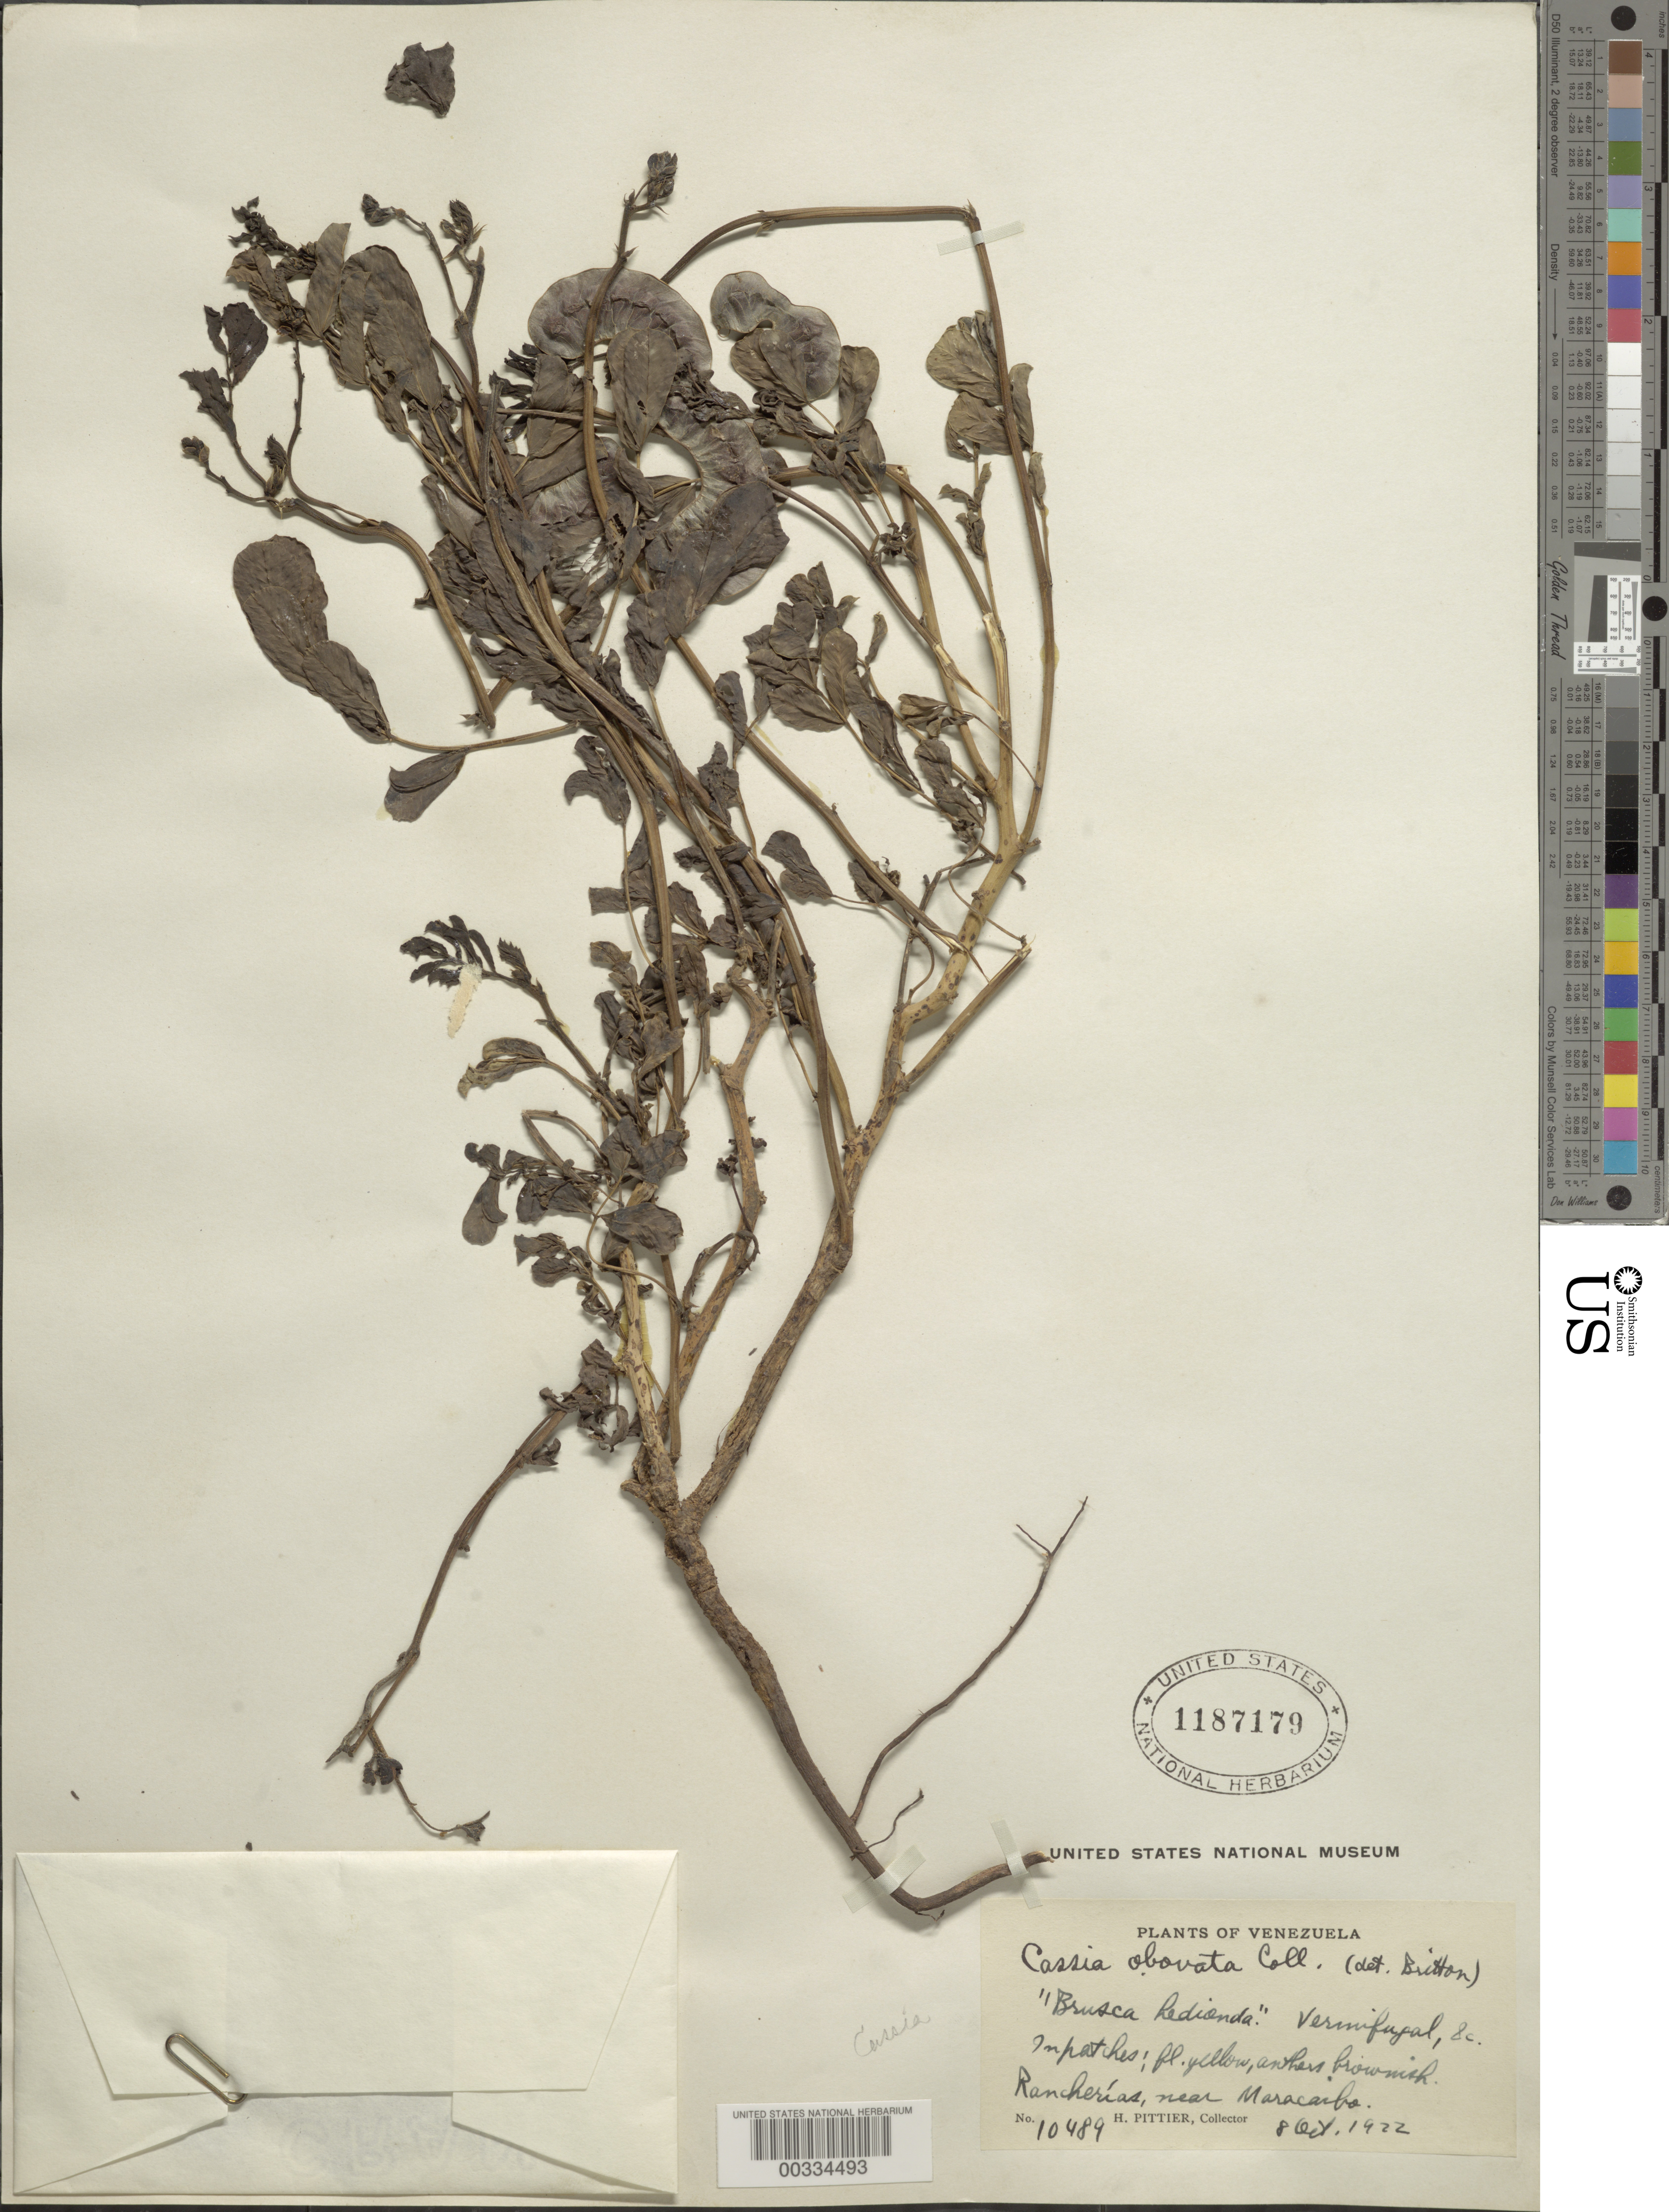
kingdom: Plantae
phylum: Tracheophyta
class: Magnoliopsida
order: Fabales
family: Fabaceae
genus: Senna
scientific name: Senna italica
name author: Mill.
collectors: H. F. Pittier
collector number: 10489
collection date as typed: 08 Oct 1922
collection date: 1922-10-08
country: Venezuela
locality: Rancherias, near maracarba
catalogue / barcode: US 1187179